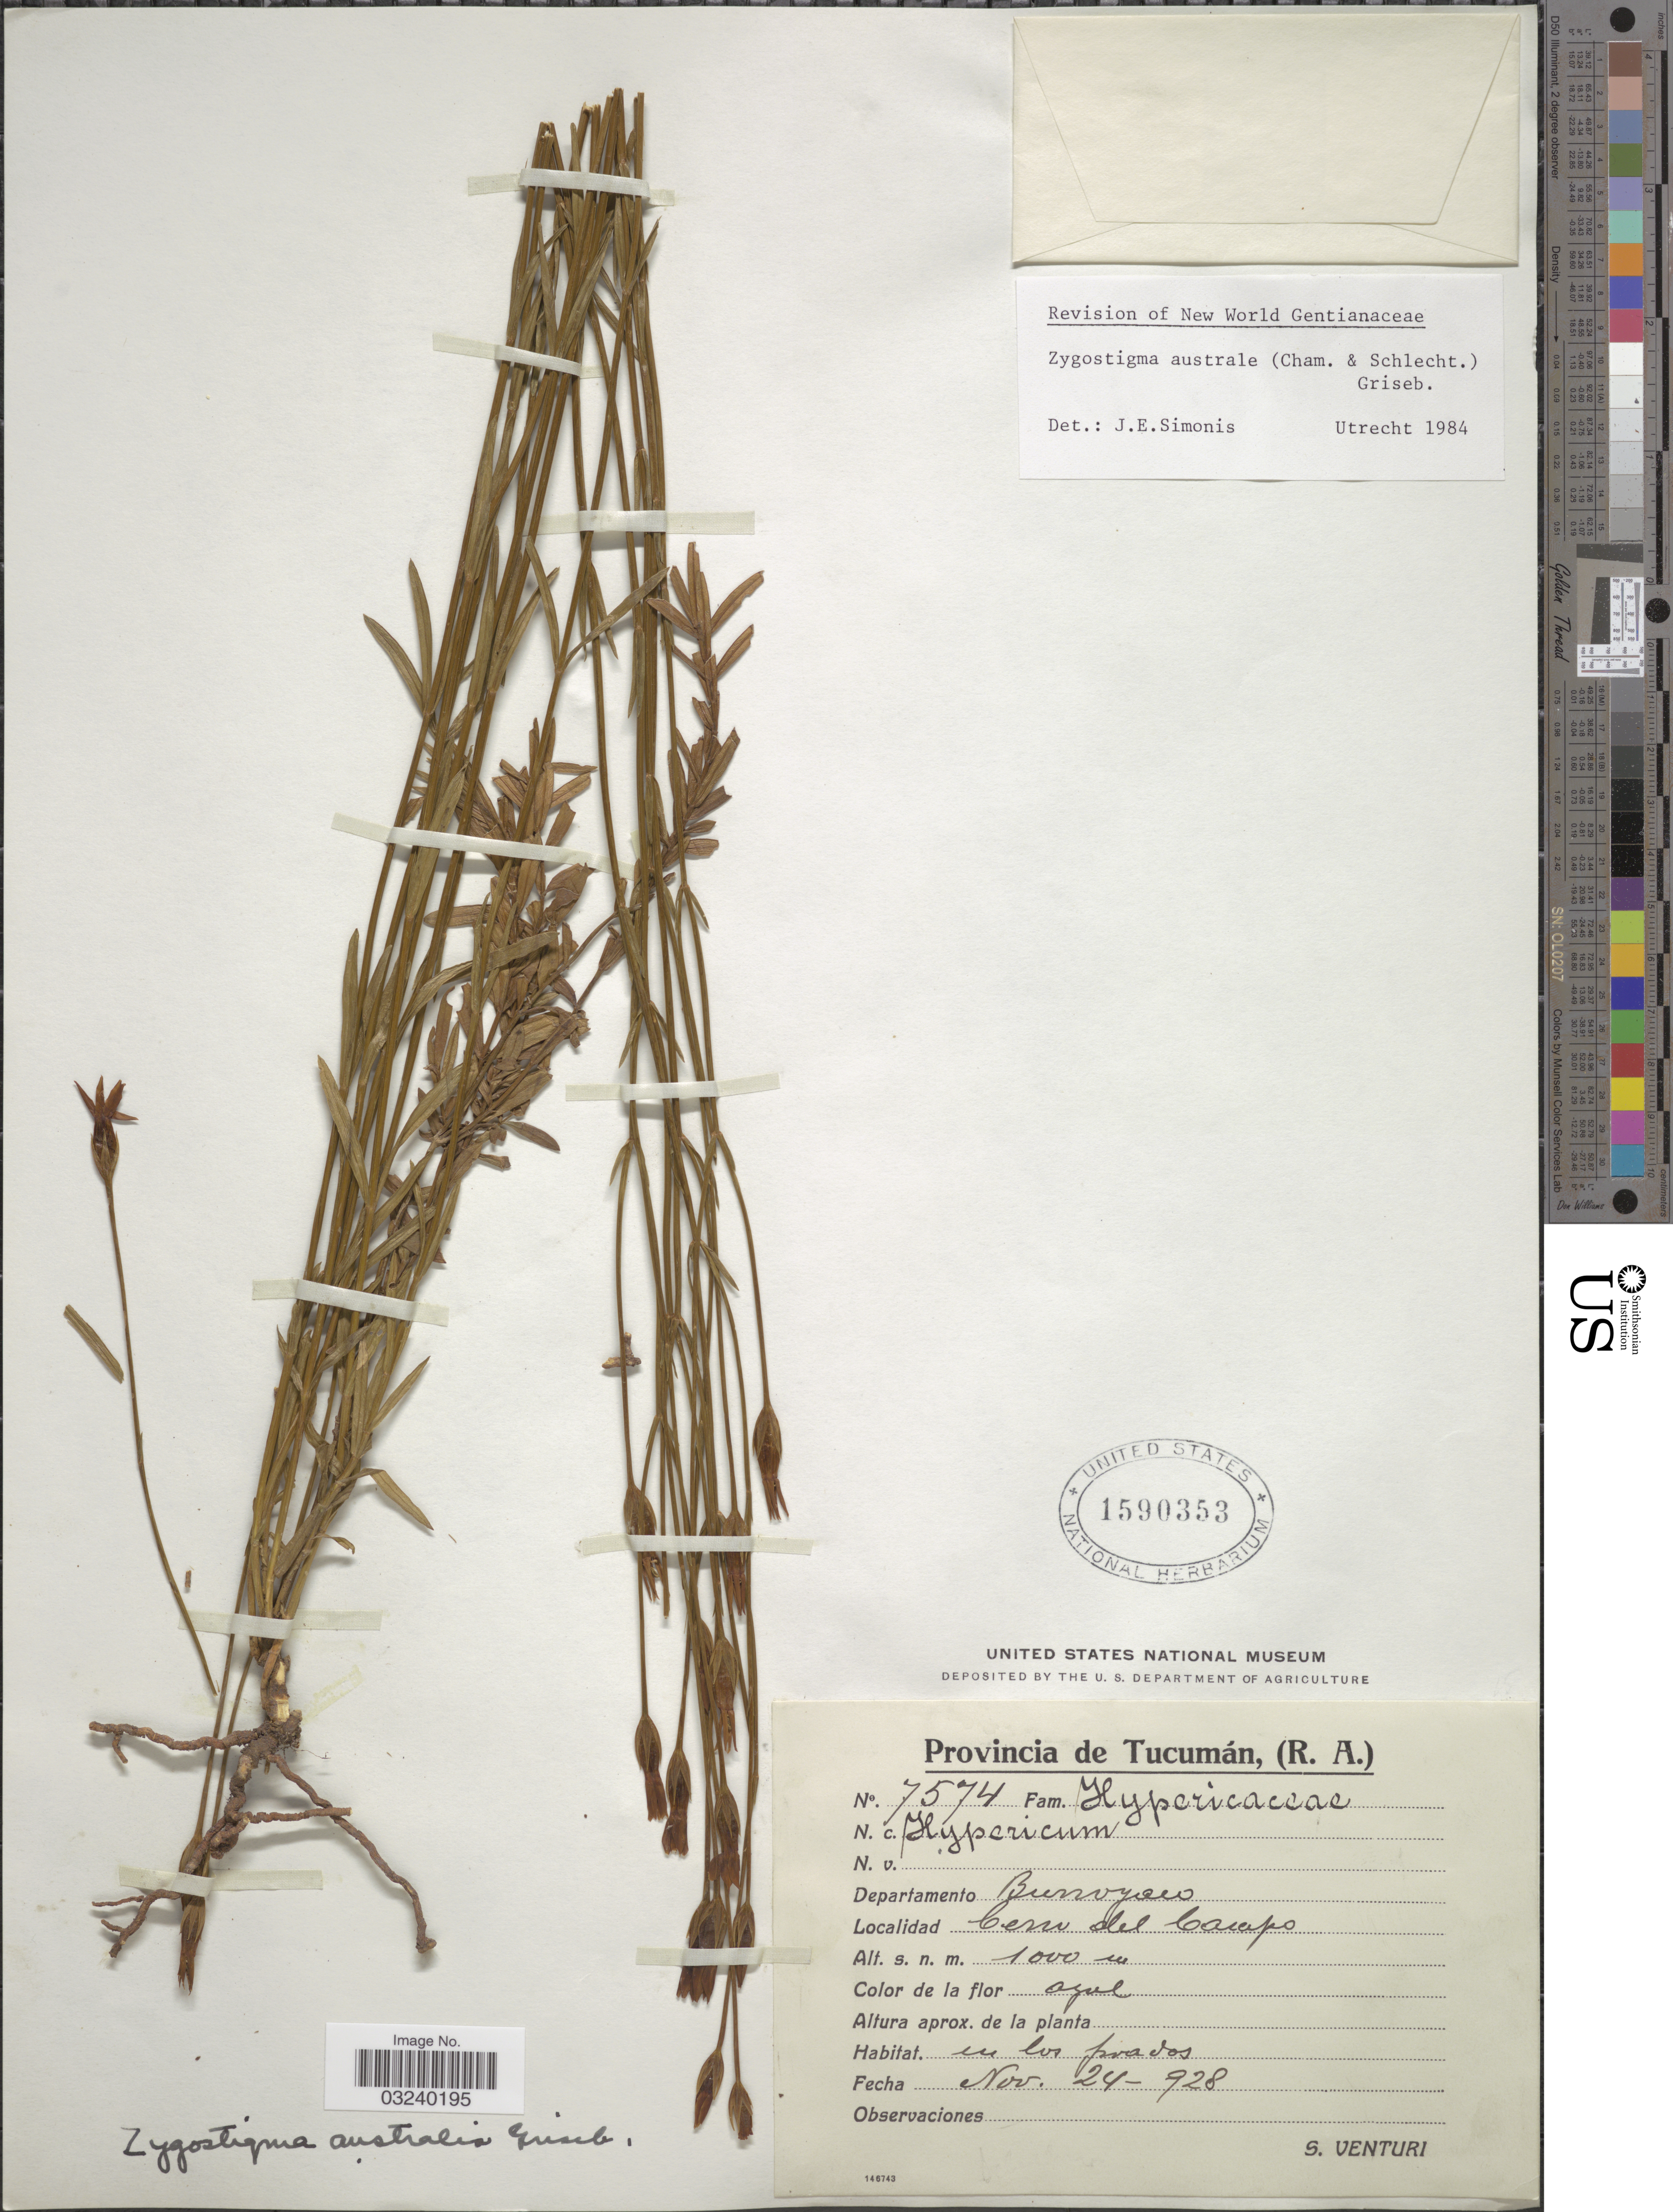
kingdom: Plantae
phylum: Tracheophyta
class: Magnoliopsida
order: Gentianales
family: Gentianaceae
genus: Zygostigma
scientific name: Zygostigma australe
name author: (Cham. & Schltdl.) Griseb.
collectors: S. Venturi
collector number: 7574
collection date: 1928-11-24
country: Argentina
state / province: Tucuman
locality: Departamento Burroyaco, Cerro del Campo.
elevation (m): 1000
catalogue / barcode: US 1590353